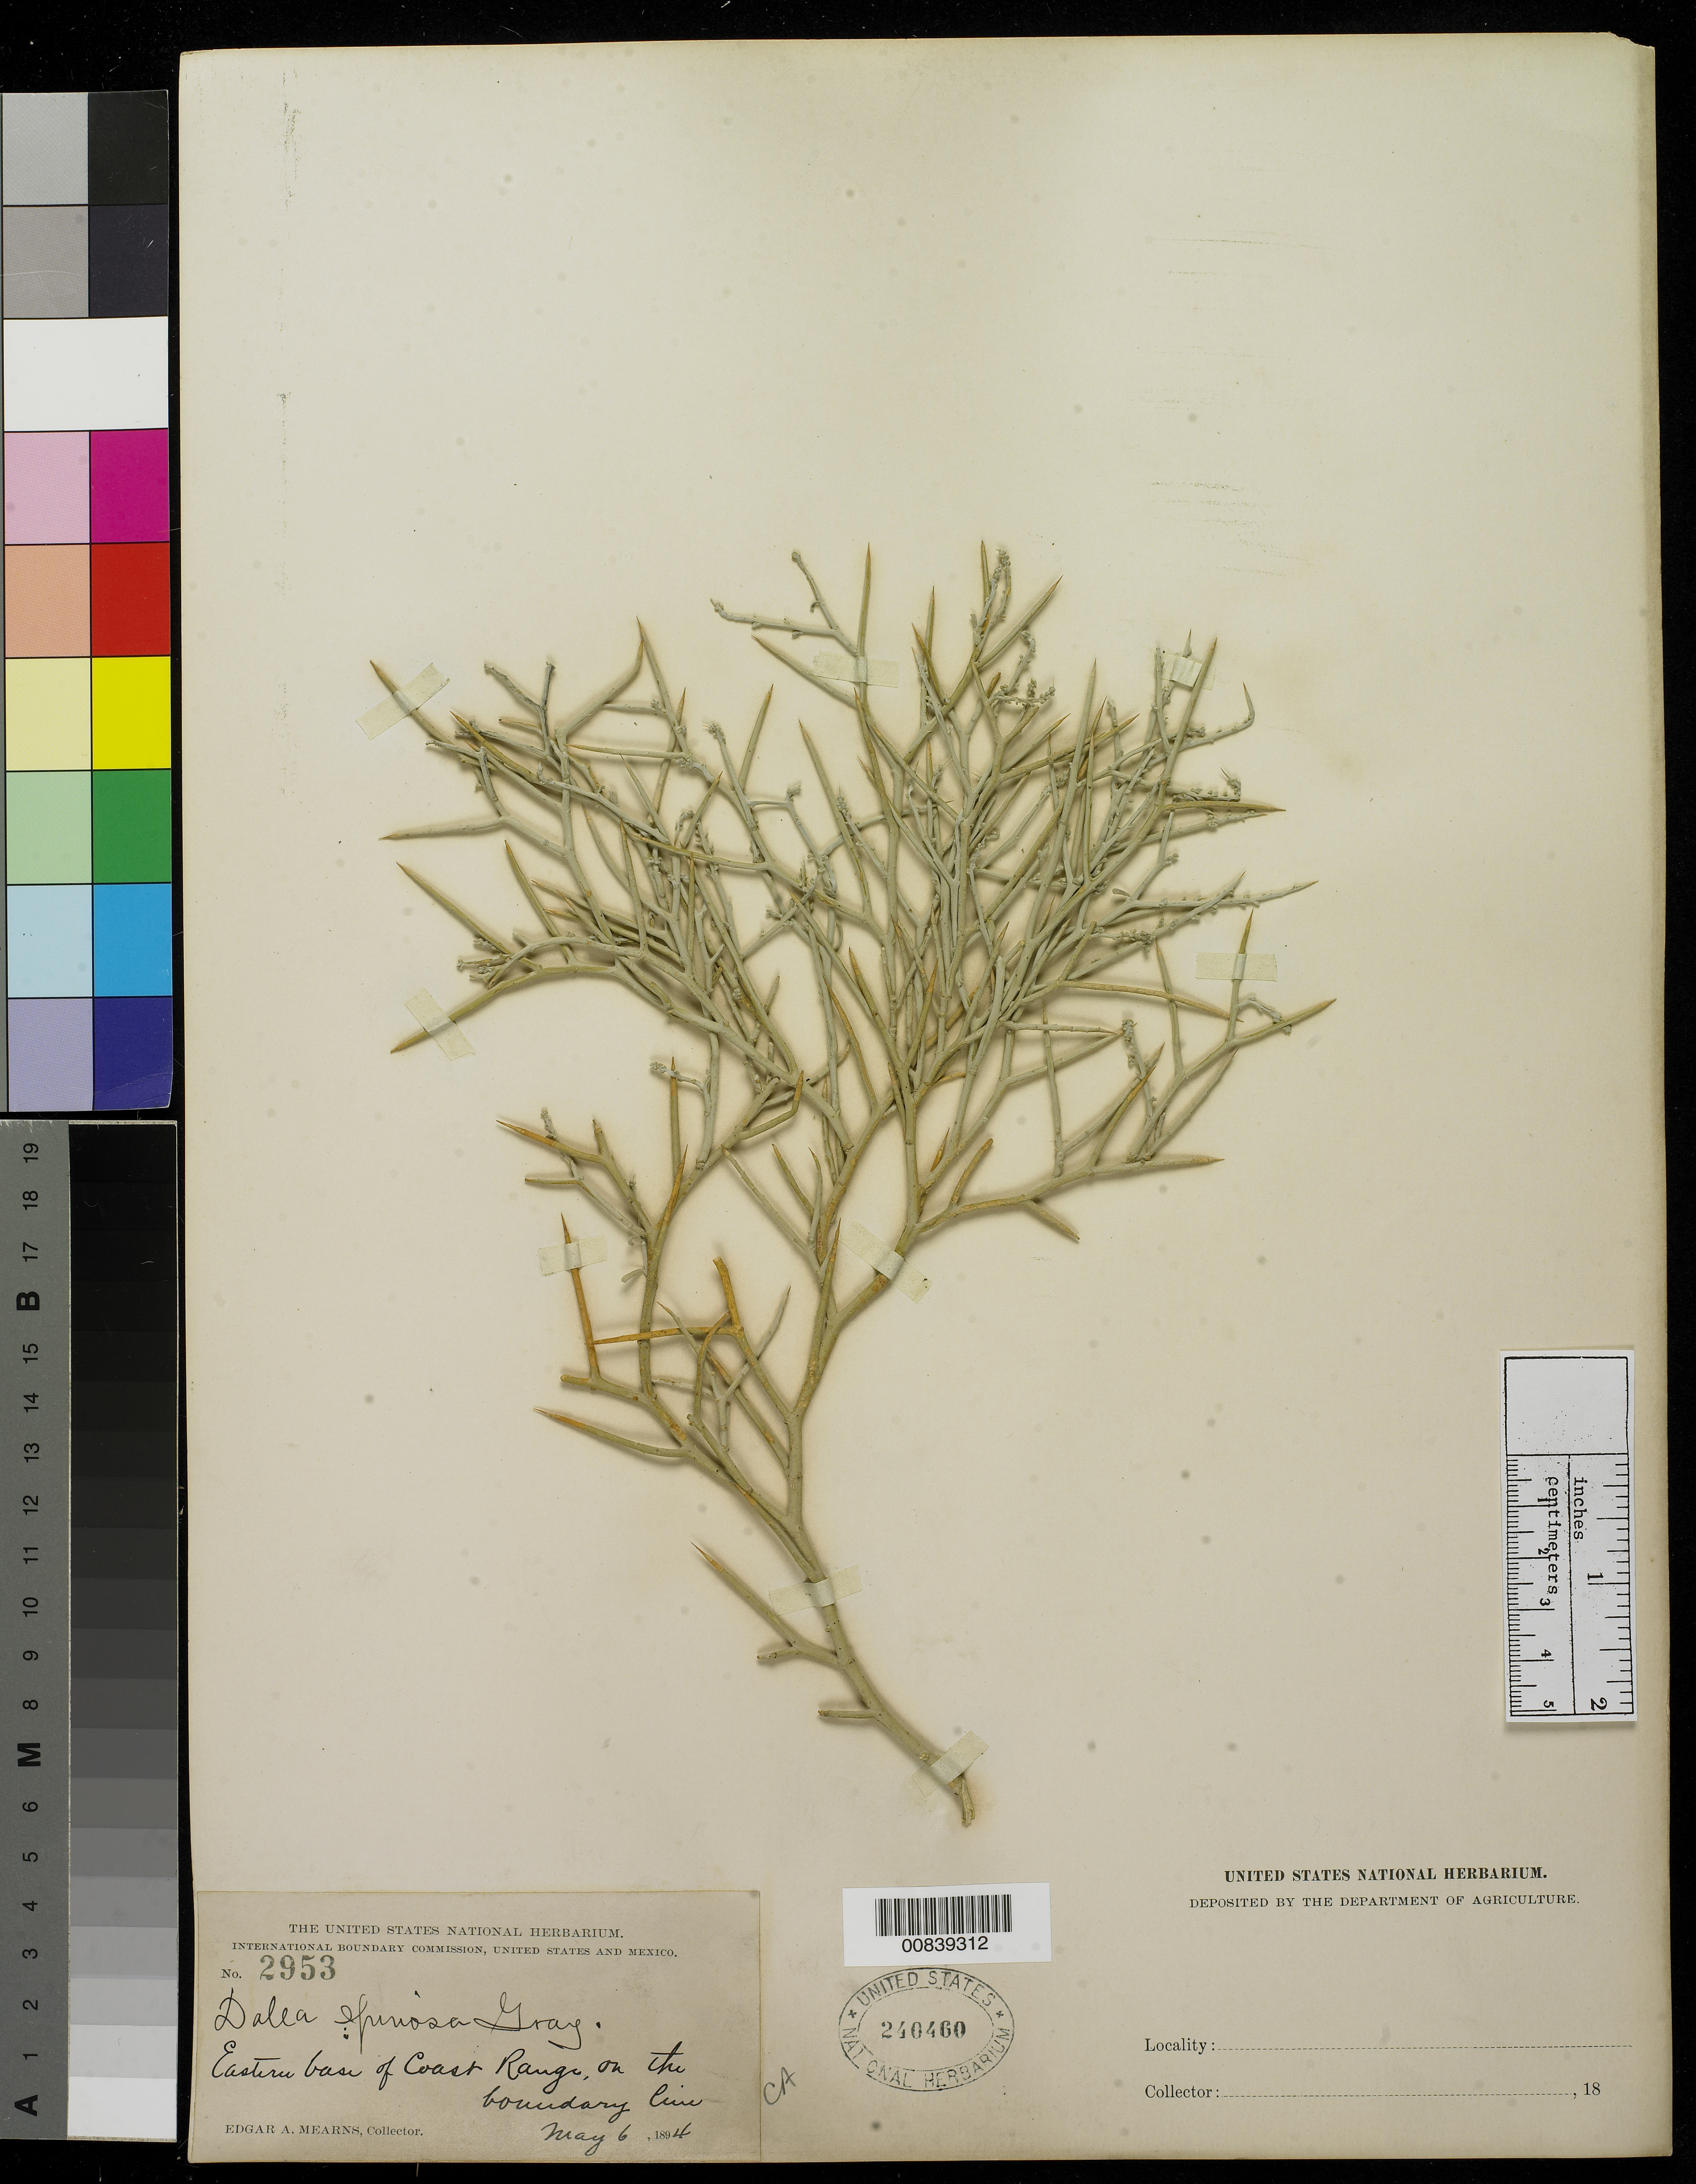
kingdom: Plantae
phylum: Tracheophyta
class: Magnoliopsida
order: Fabales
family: Fabaceae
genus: Psorothamnus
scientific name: Psorothamnus spinosus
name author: (A. Gray) Barneby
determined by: Strong, M. T., (US), Smithsonian Institution - National Museum of Natural History (UNITED STATES)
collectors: E. A. Mearns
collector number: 2953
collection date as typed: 06 May 1894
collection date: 1894-05-06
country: United States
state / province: California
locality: Eastern base of Coast Range, on the boundary line.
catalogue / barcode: US 240460